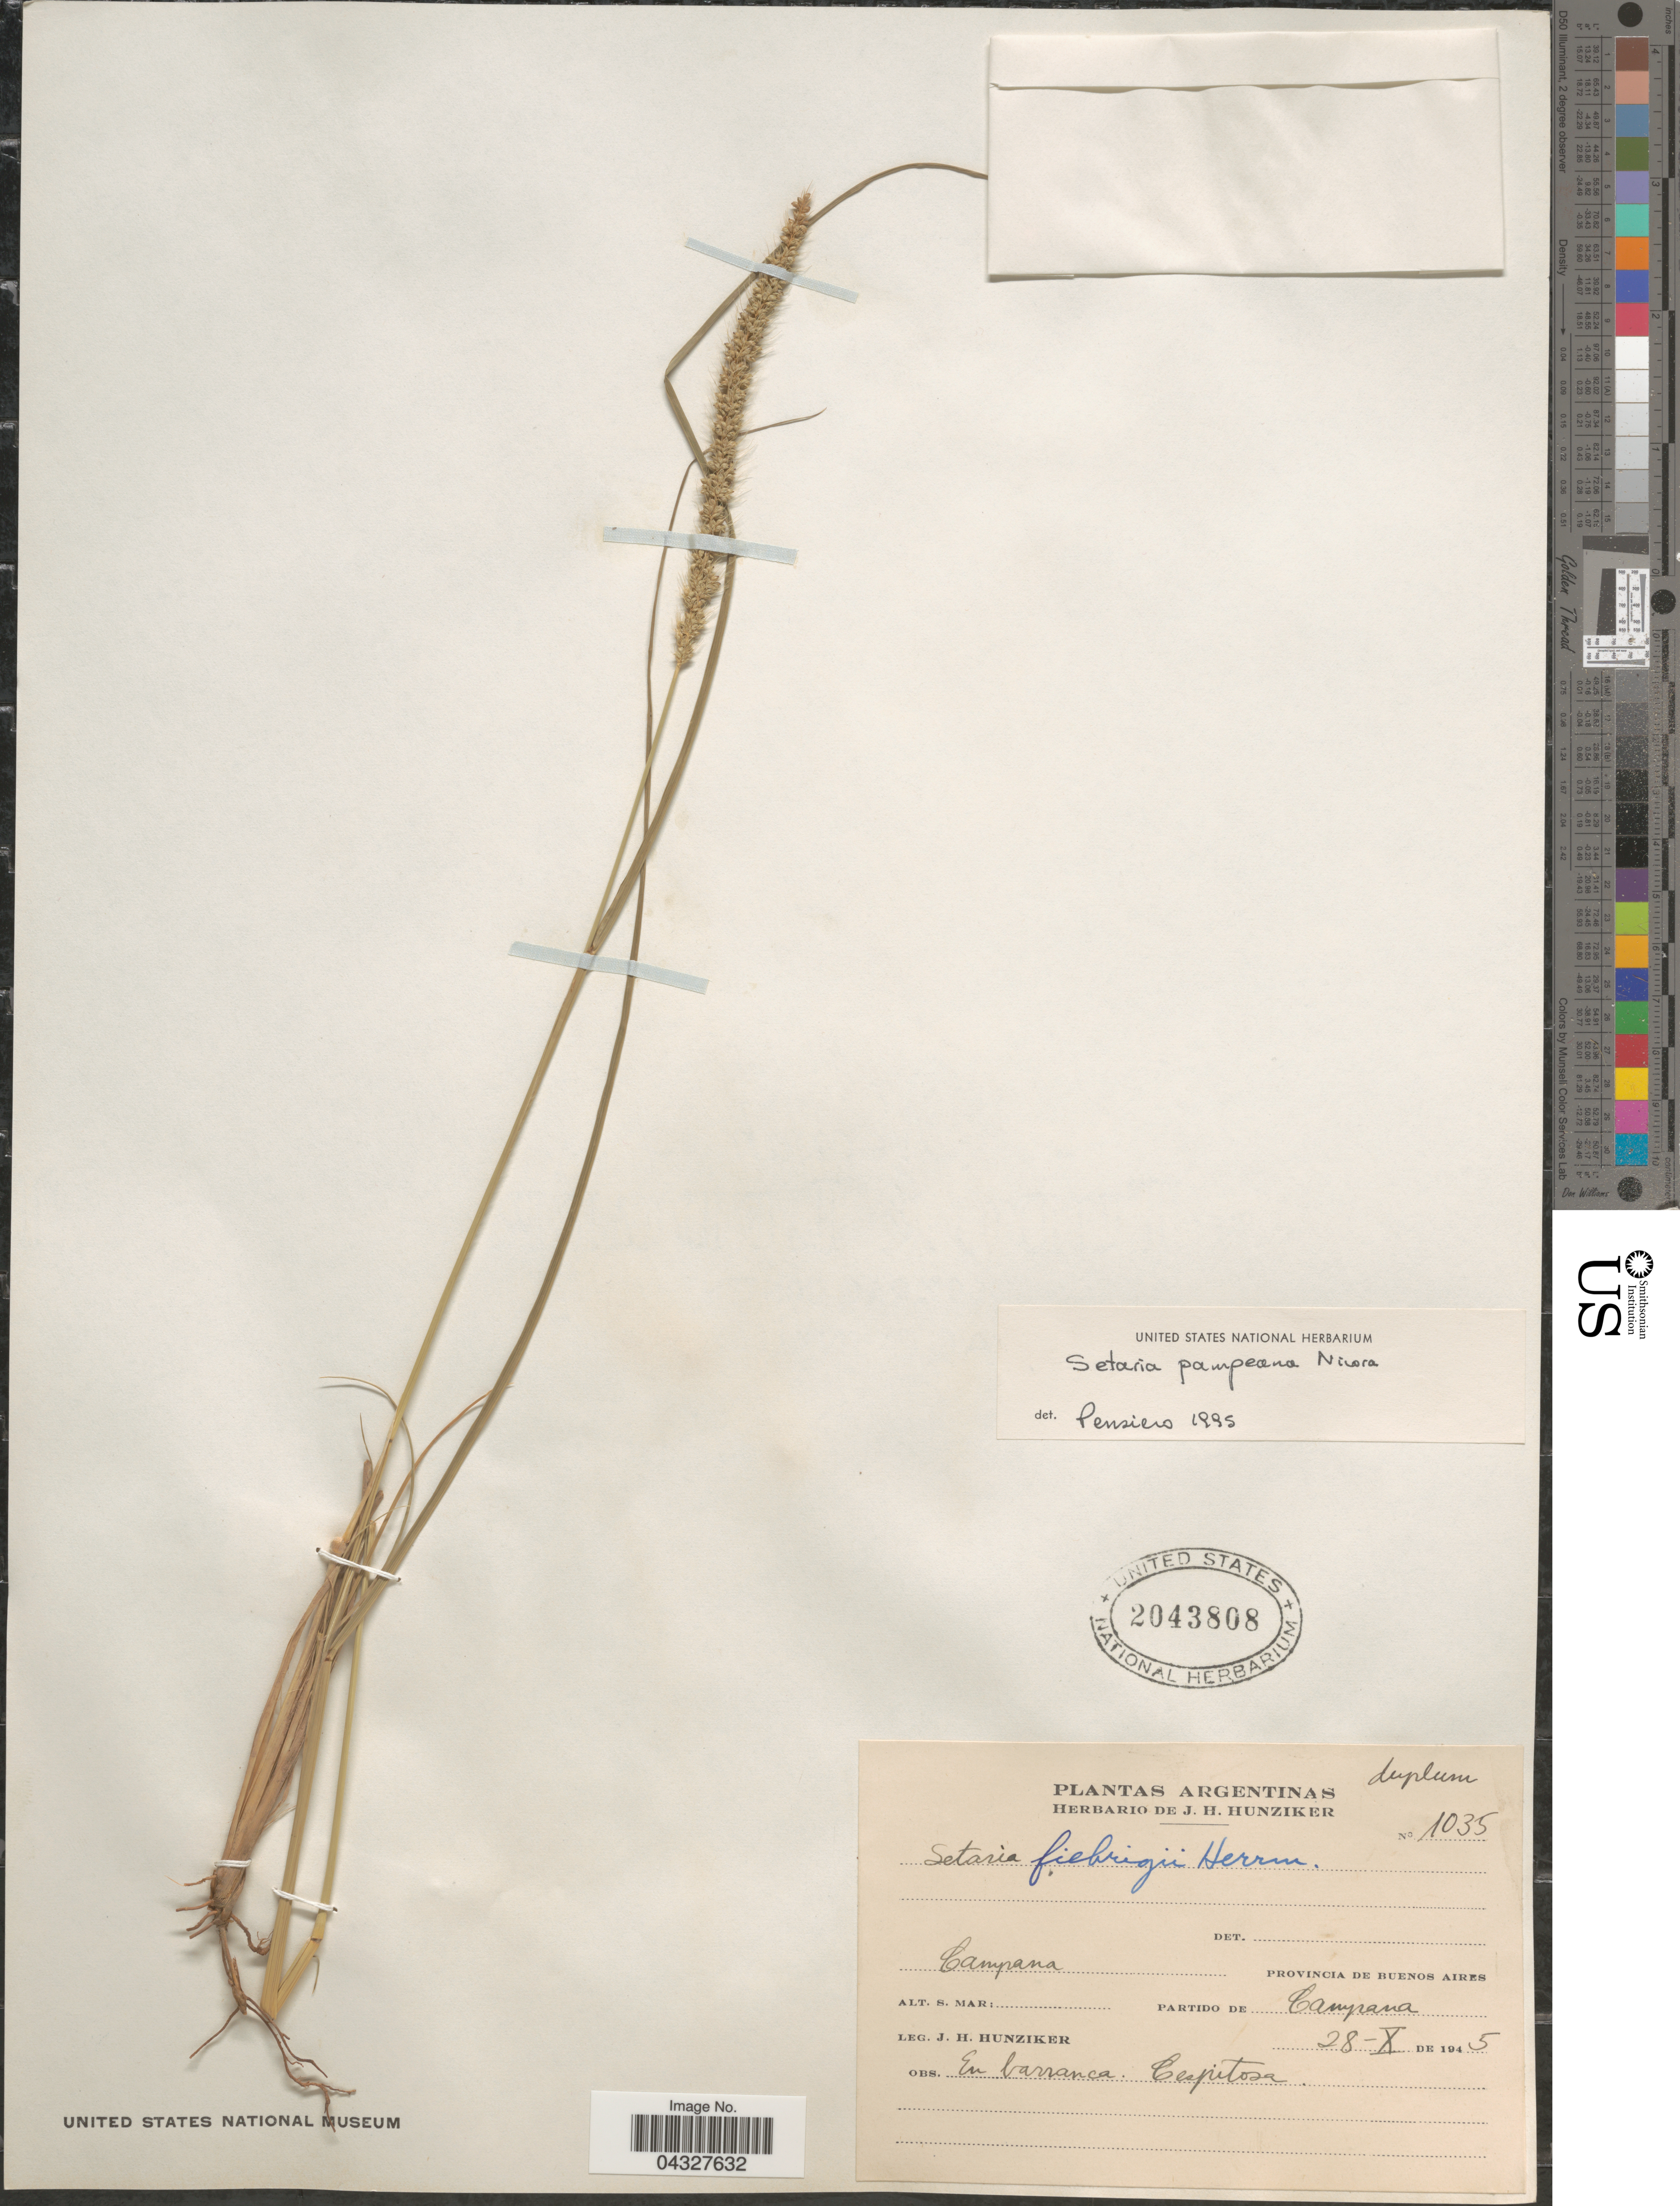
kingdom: Plantae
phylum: Tracheophyta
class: Liliopsida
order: Poales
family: Poaceae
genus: Setaria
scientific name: Setaria pampeana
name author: Parodi ex Nicora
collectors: J. H. Hunziker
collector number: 1035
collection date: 1945-10-28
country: Argentina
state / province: Buenos Aires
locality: Campana. Partido de Campana.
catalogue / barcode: US 2043808